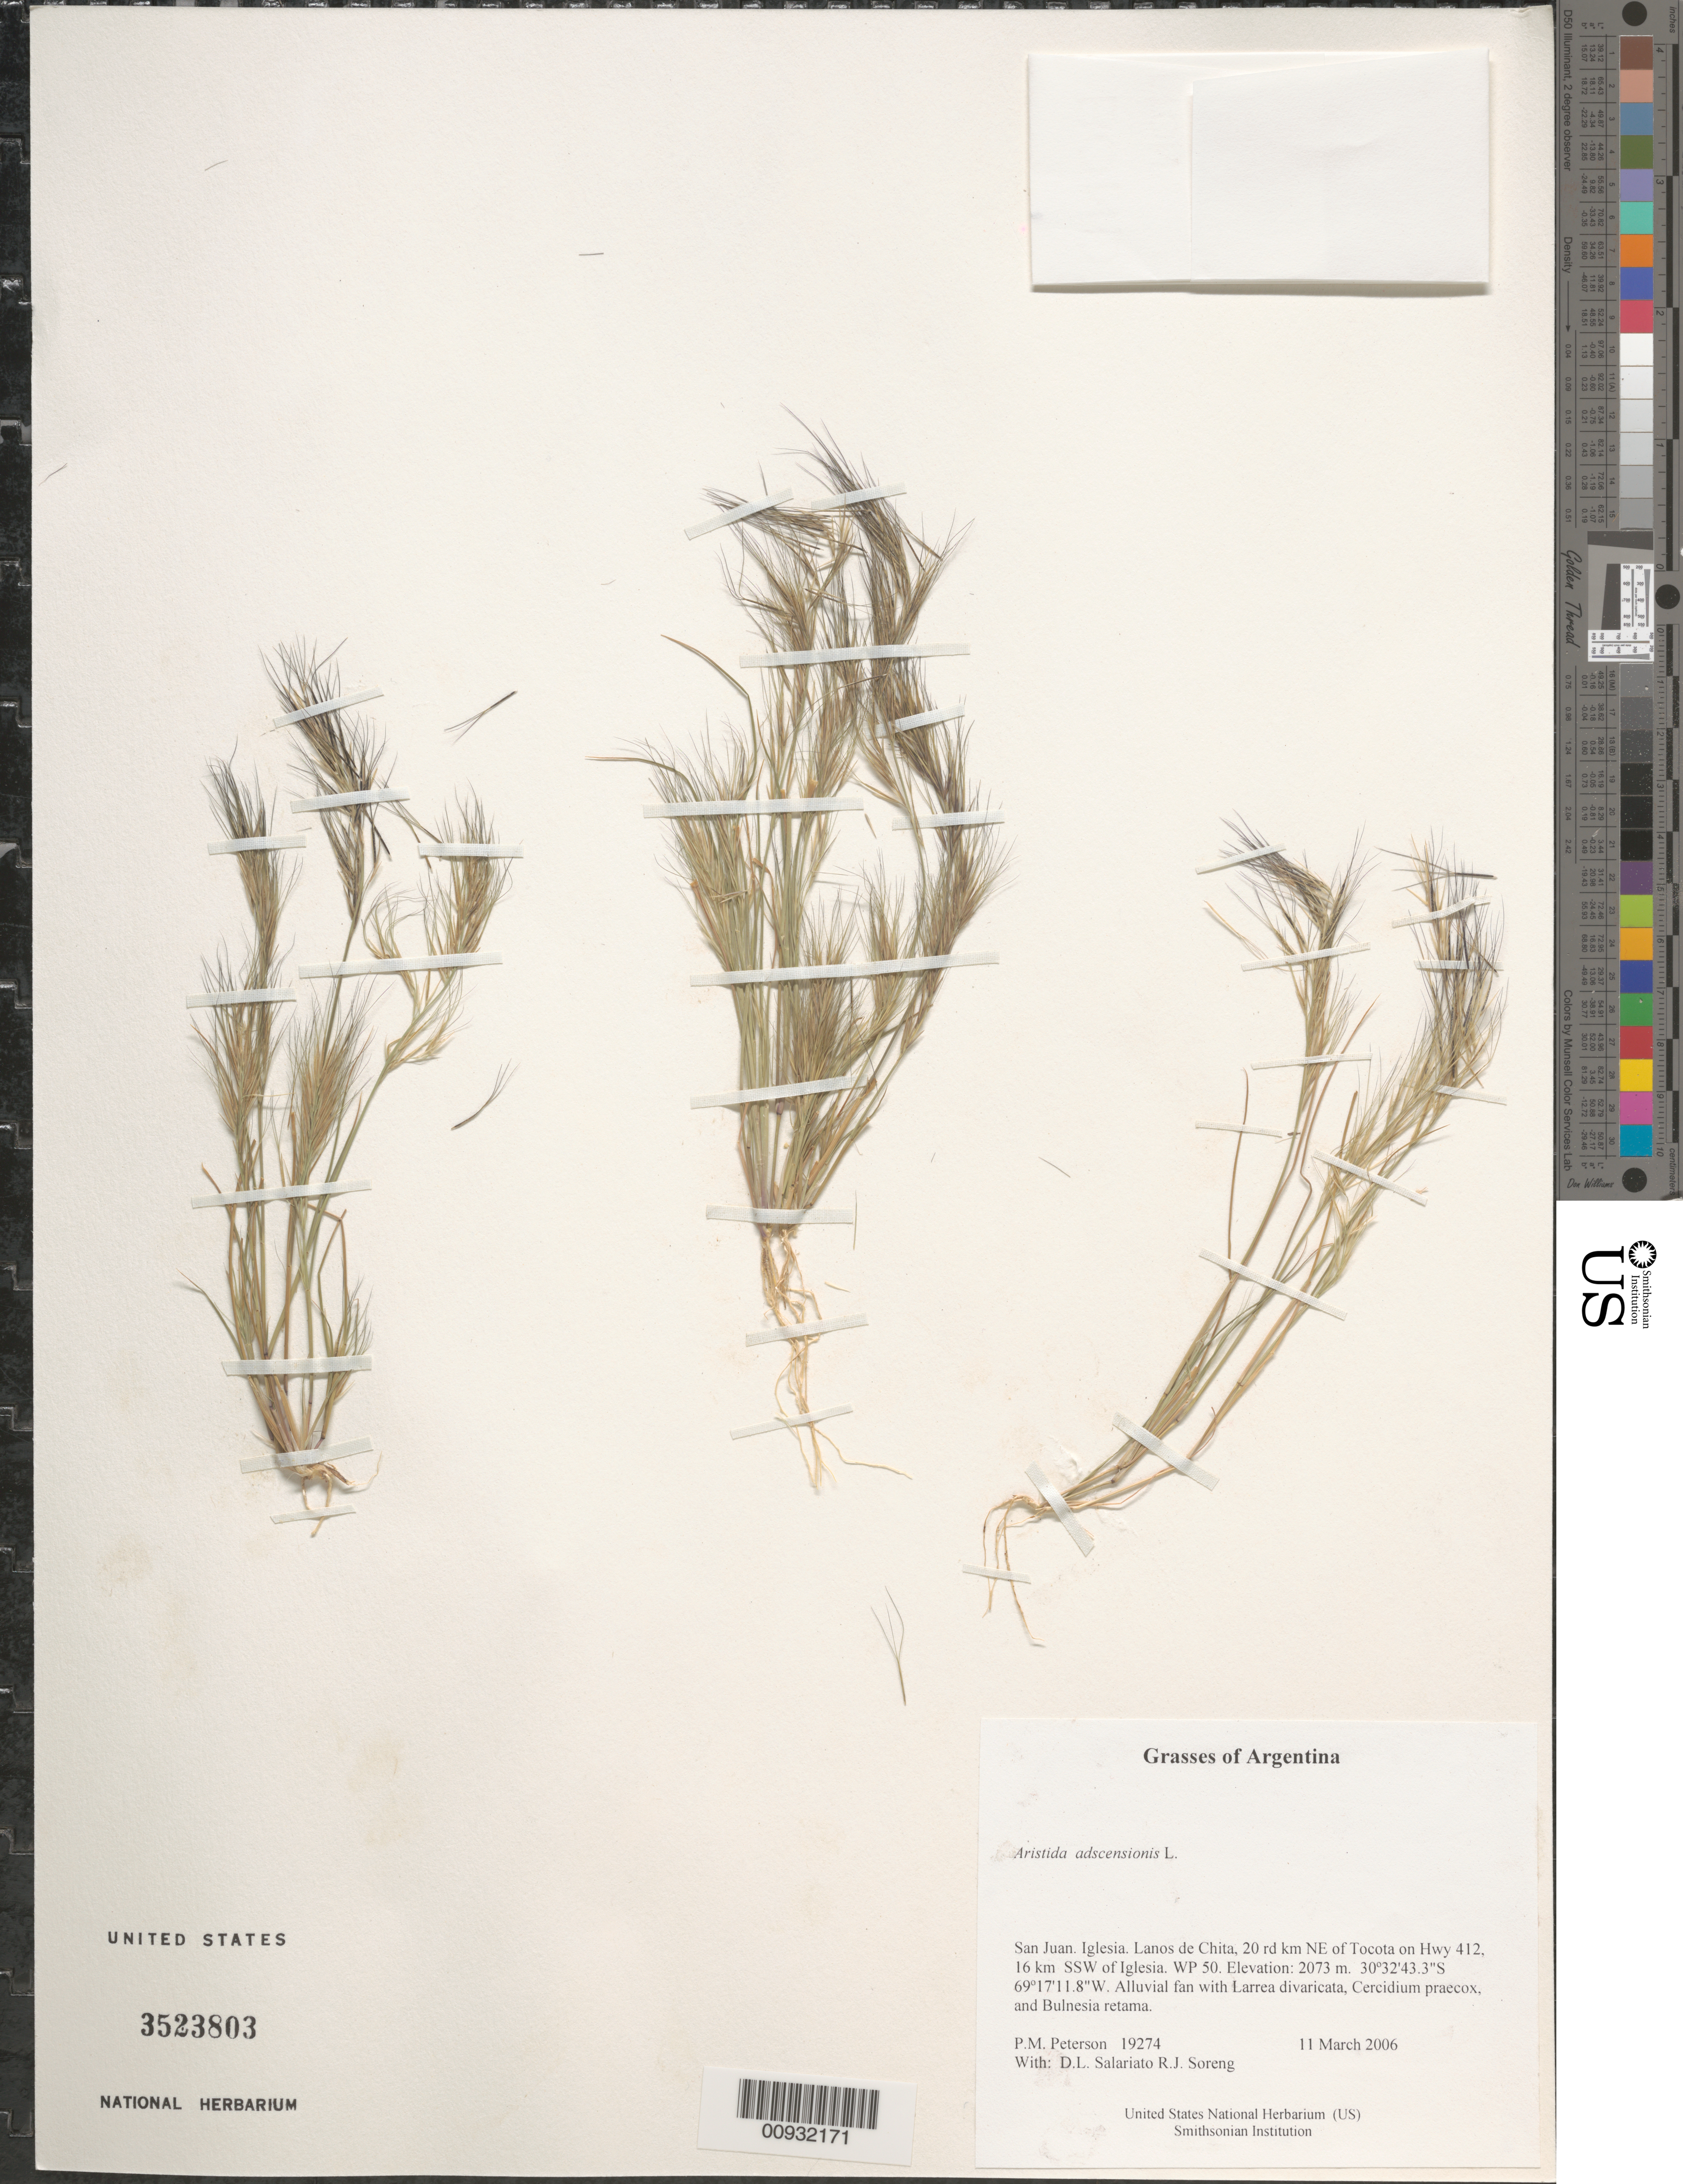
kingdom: Plantae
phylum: Tracheophyta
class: Liliopsida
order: Poales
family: Poaceae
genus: Aristida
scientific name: Aristida adscensionis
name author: L.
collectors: P. M. Peterson, R. J. Soreng, D. Salariato & A. Panizza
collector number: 19274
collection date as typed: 11 Mar 2006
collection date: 2006-03-11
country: Argentina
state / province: San Juan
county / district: Iglesia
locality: Lanos de Chita, 20 rd km NE of Tocota on Hwy 412, 16 km SSW of Iglesia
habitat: Alluvial fan with Larrea divaricata, Cercidium praecox, and Bulnesia retama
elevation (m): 2073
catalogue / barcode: US 3523803